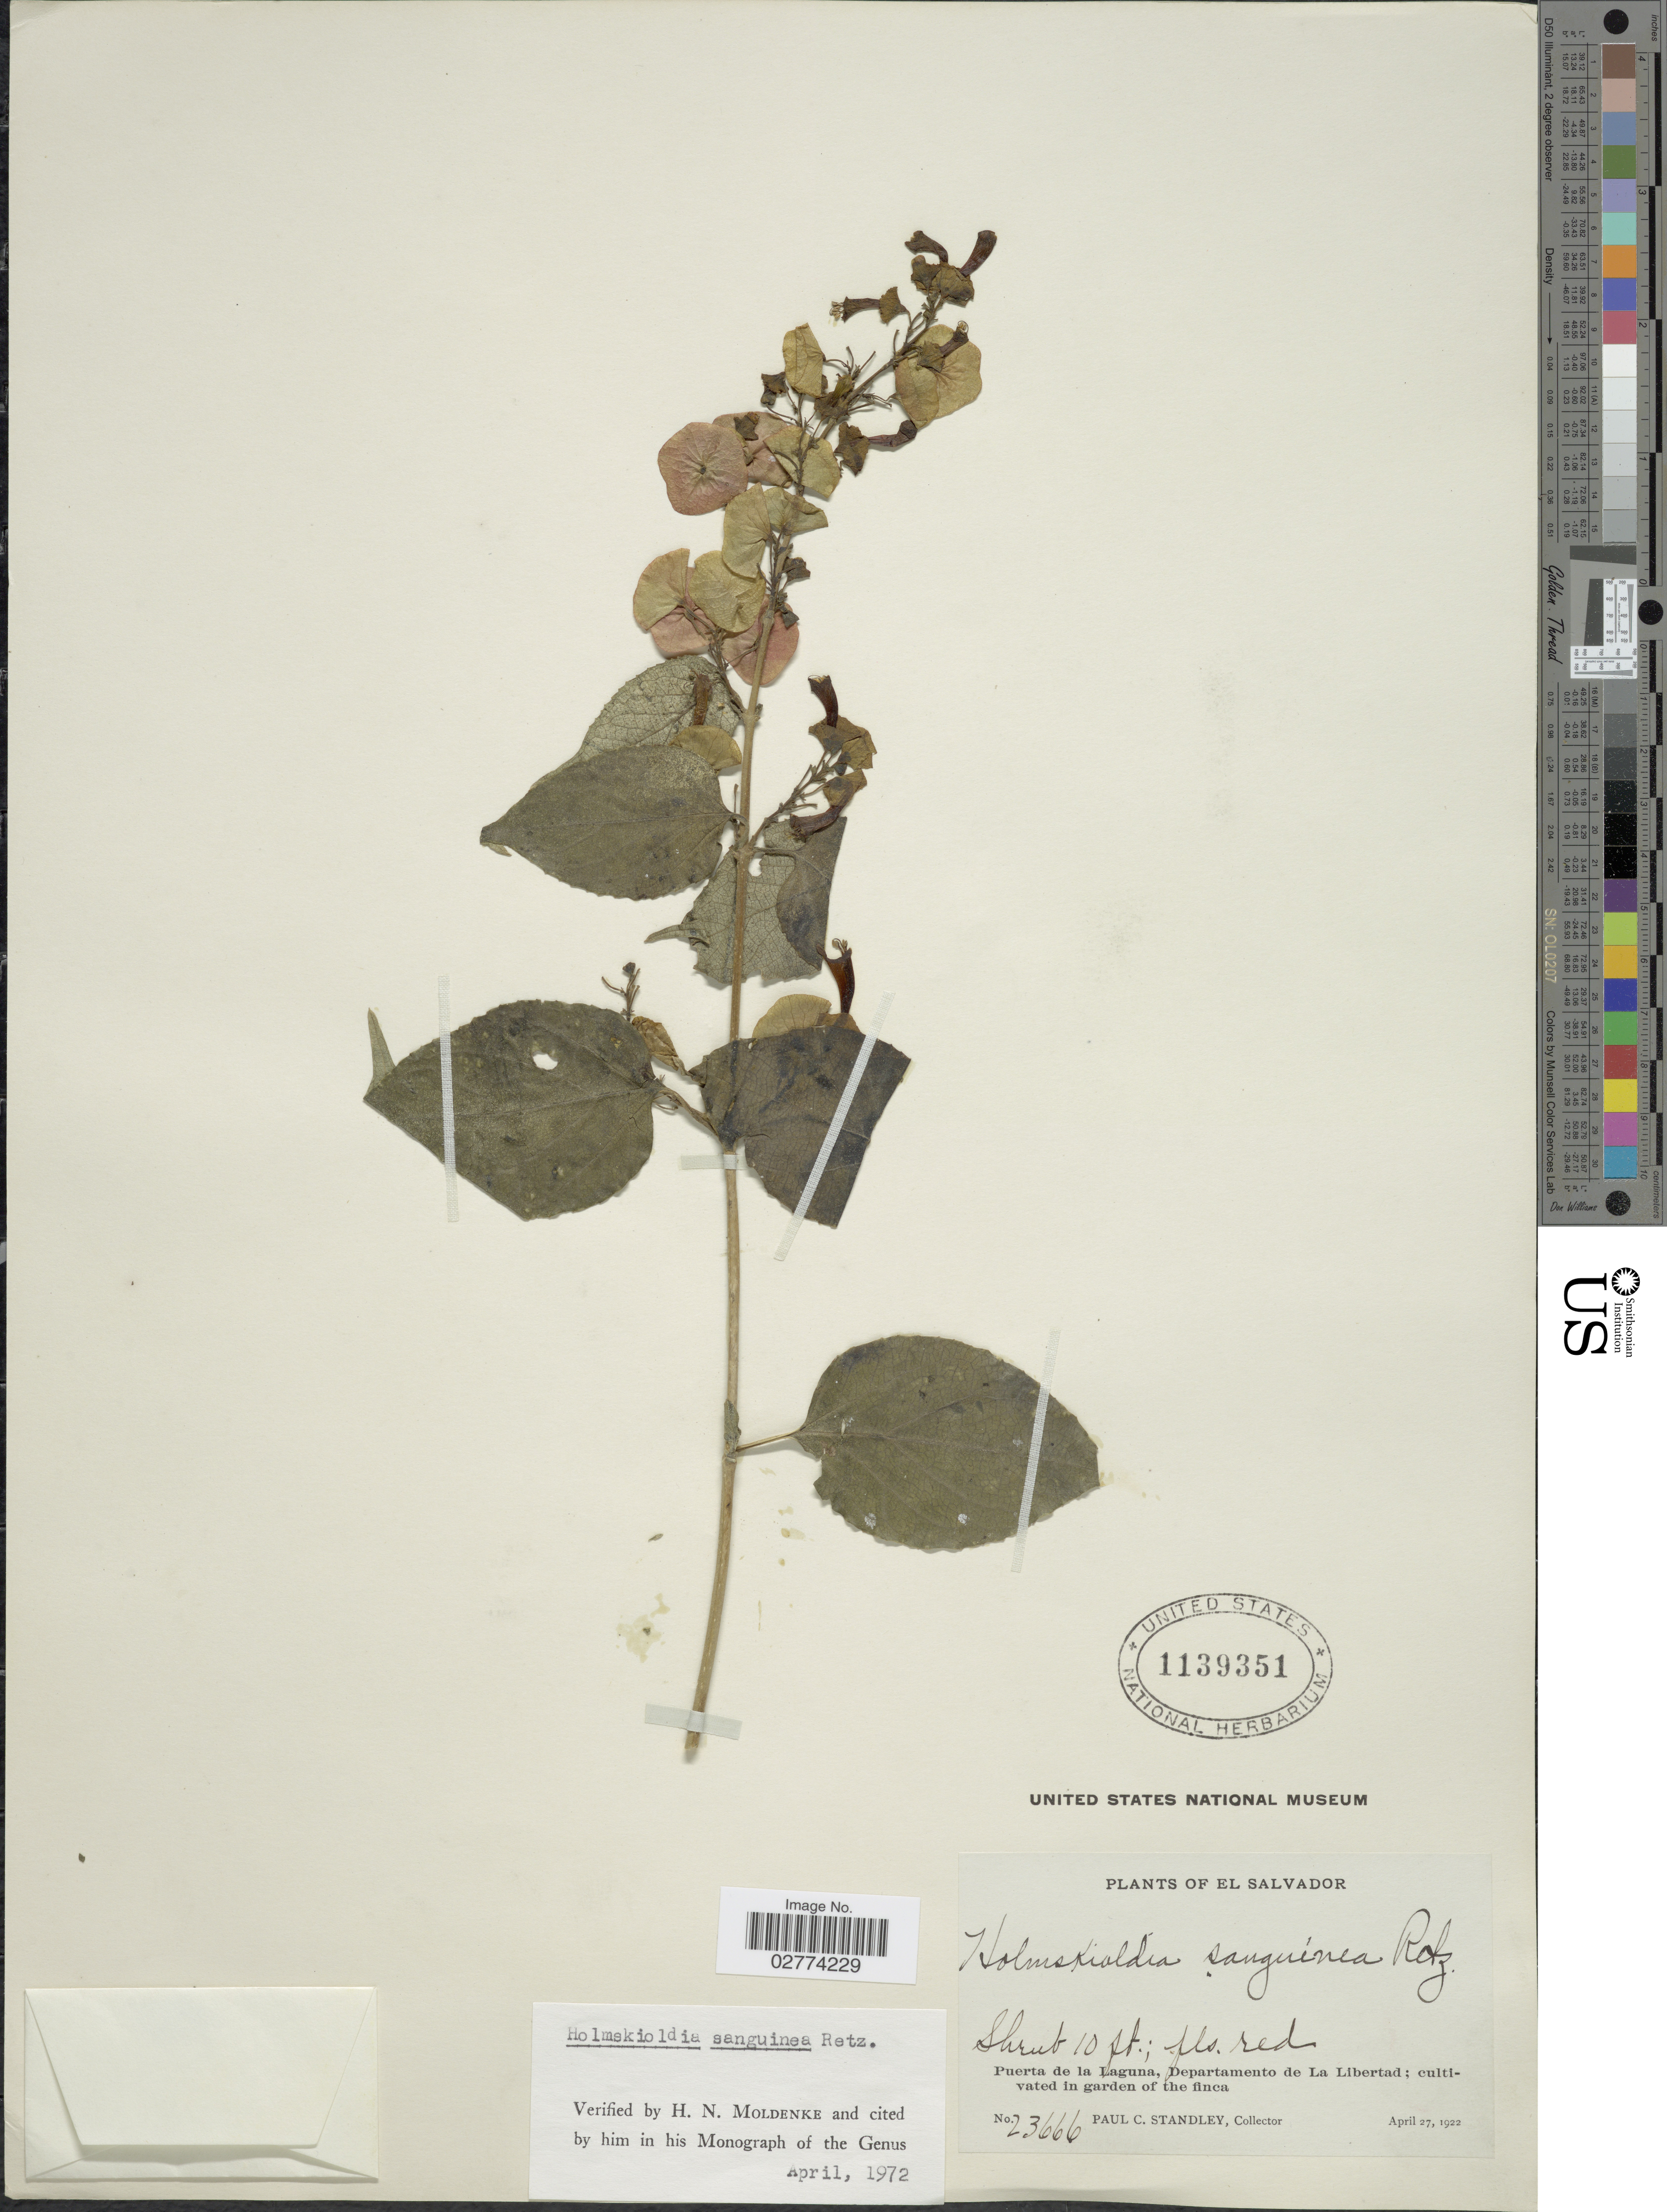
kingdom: Plantae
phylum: Tracheophyta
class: Magnoliopsida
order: Lamiales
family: Lamiaceae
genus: Holmskioldia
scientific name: Holmskioldia sanguinea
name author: Retz.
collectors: P. C. Standley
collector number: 23666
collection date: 1922-04-27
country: El Salvador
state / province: La Libertad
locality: Puerta de la Laguna, Departamento de La Libertad; cultivated in garden of the finca.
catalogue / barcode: US 1139351